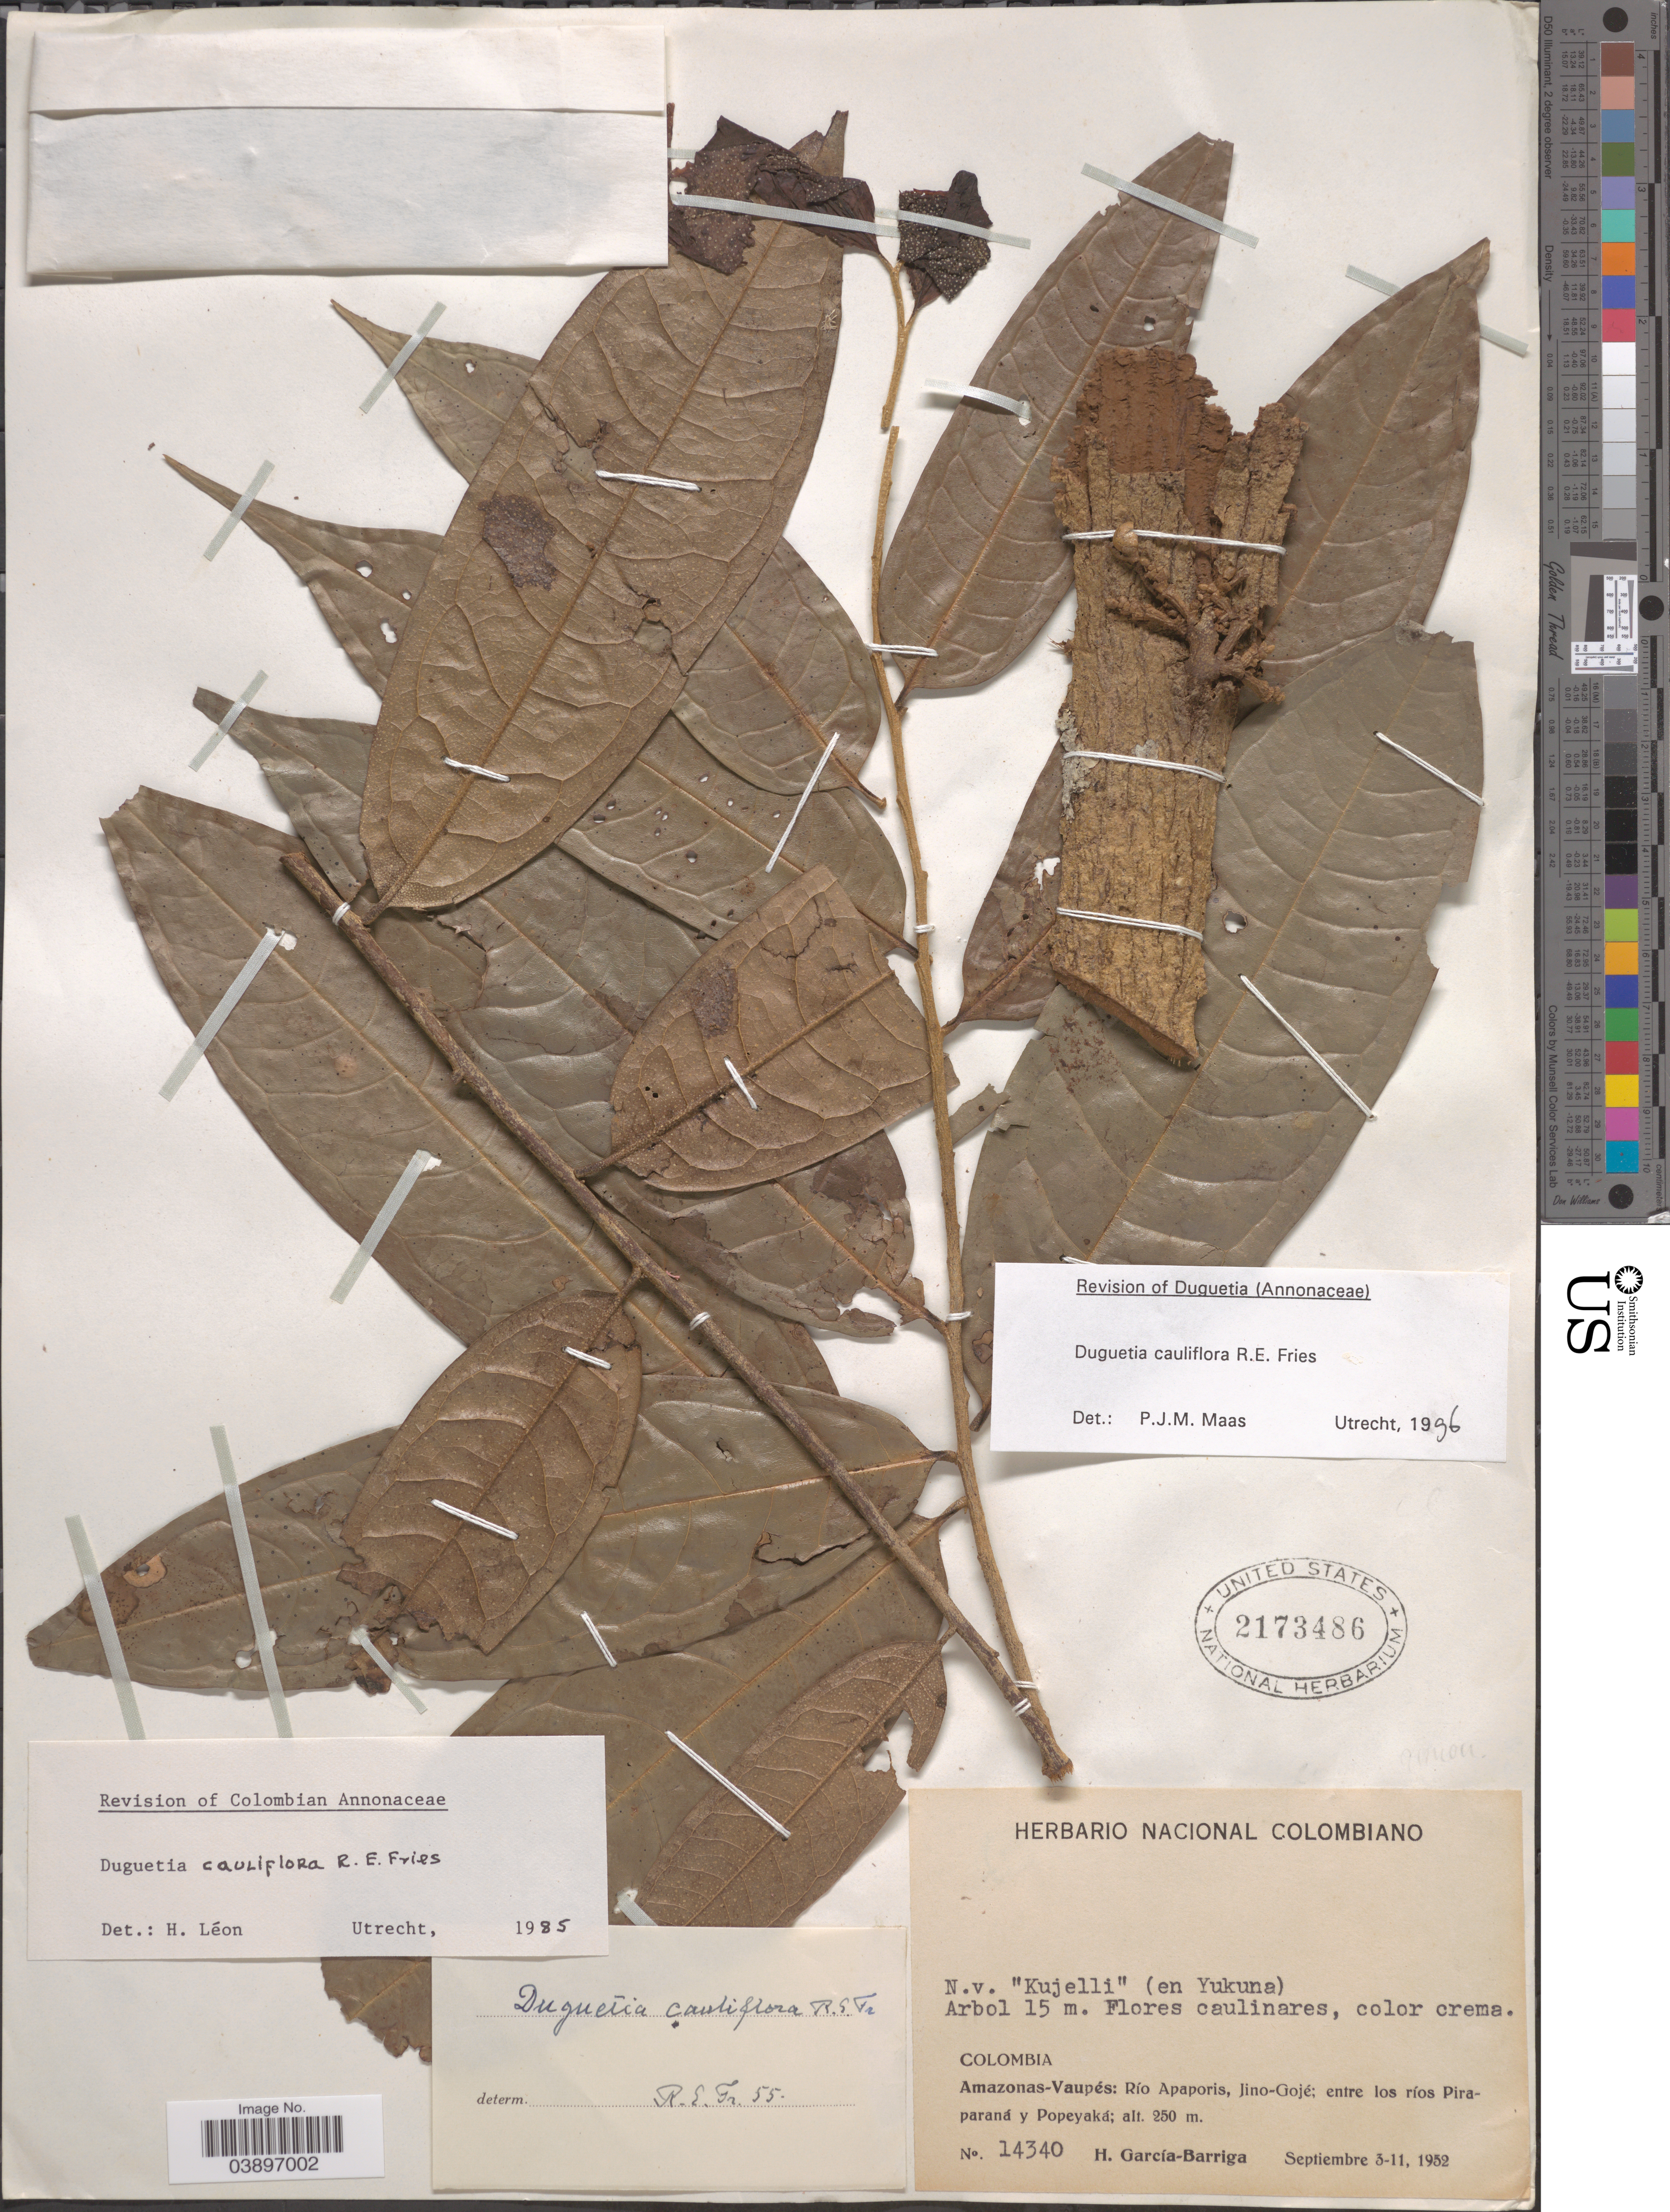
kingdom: Plantae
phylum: Tracheophyta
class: Magnoliopsida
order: Magnoliales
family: Annonaceae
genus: Duguetia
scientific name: Duguetia cauliflora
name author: R.E. Fr.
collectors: H. García Barriga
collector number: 14340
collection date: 1952-09-03/1952-09-11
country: Colombia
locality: Amazonas-Vaupés: Río Apaporis, Jino-Gojé; entre los ríos Piraparaná y Popeyaká.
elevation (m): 250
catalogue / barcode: US 2173486